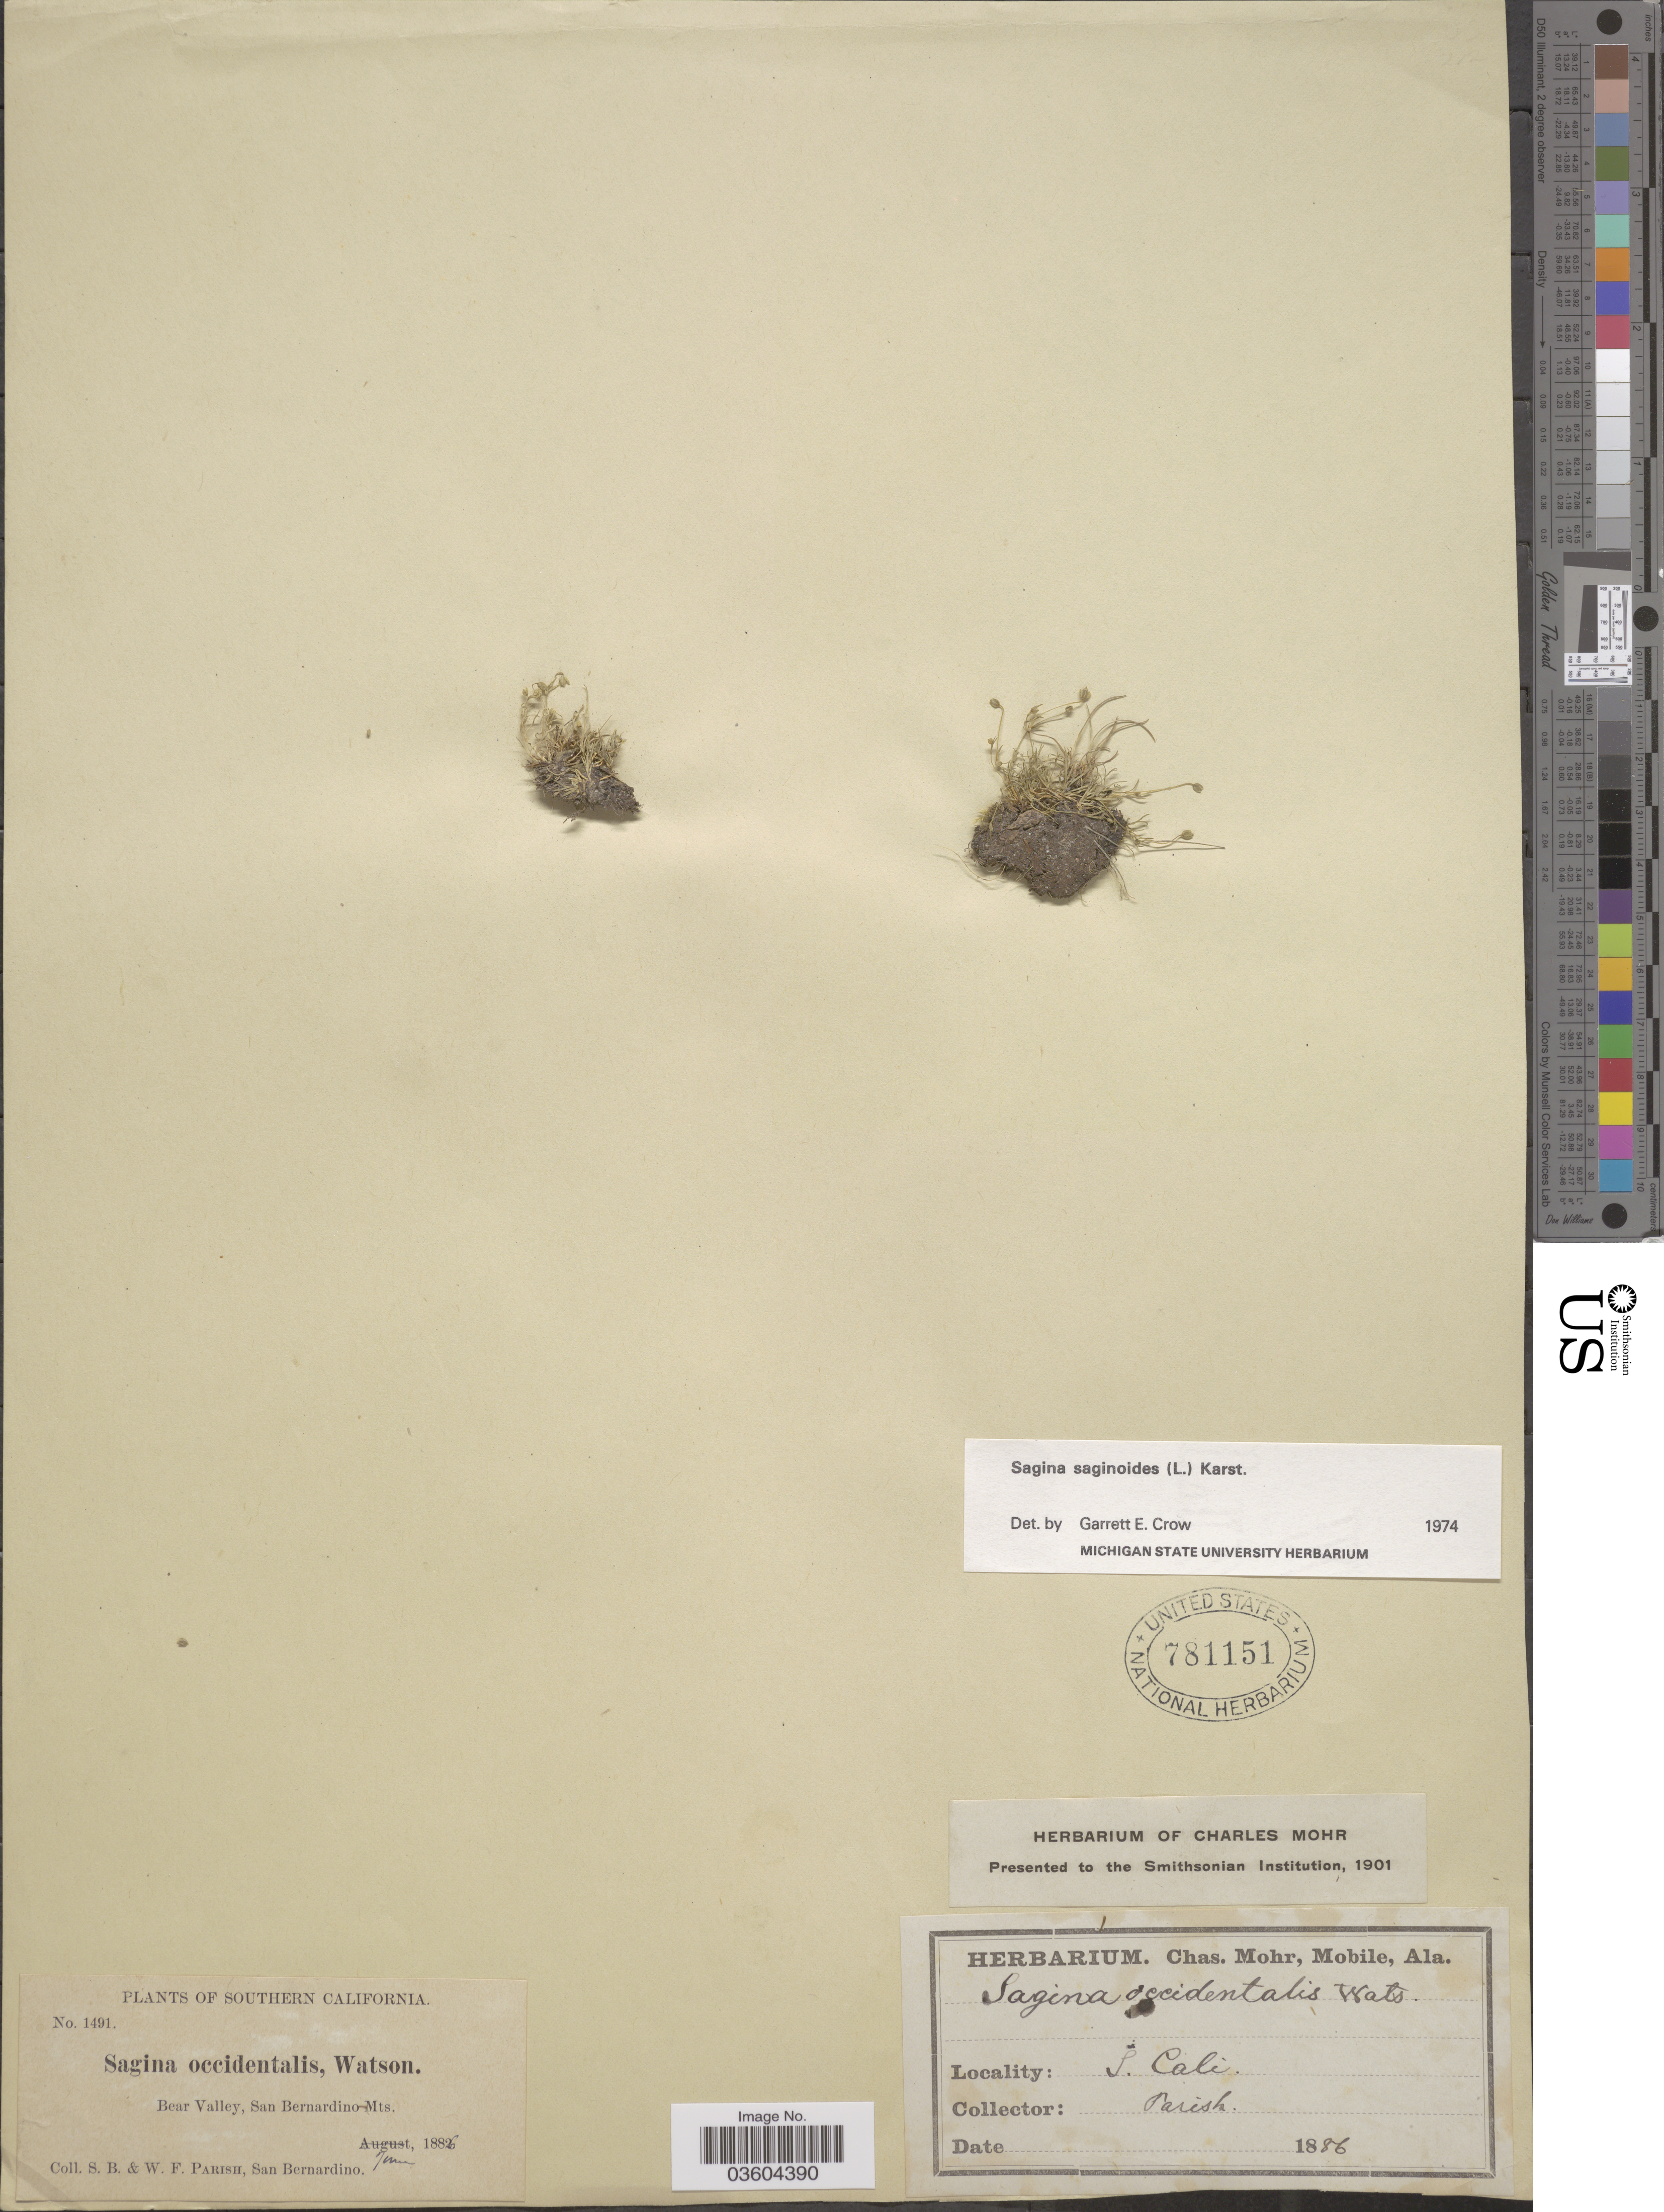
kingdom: Plantae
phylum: Tracheophyta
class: Magnoliopsida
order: Caryophyllales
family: Caryophyllaceae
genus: Sagina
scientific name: Sagina saginoides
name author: (L.) H. Karst.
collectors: S. B. Parish & W. F. Parish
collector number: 1491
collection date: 1886-06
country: United States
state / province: California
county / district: San Bernardino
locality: Southern California. Bear Valley, San Bernardino Mts.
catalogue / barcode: US 781151